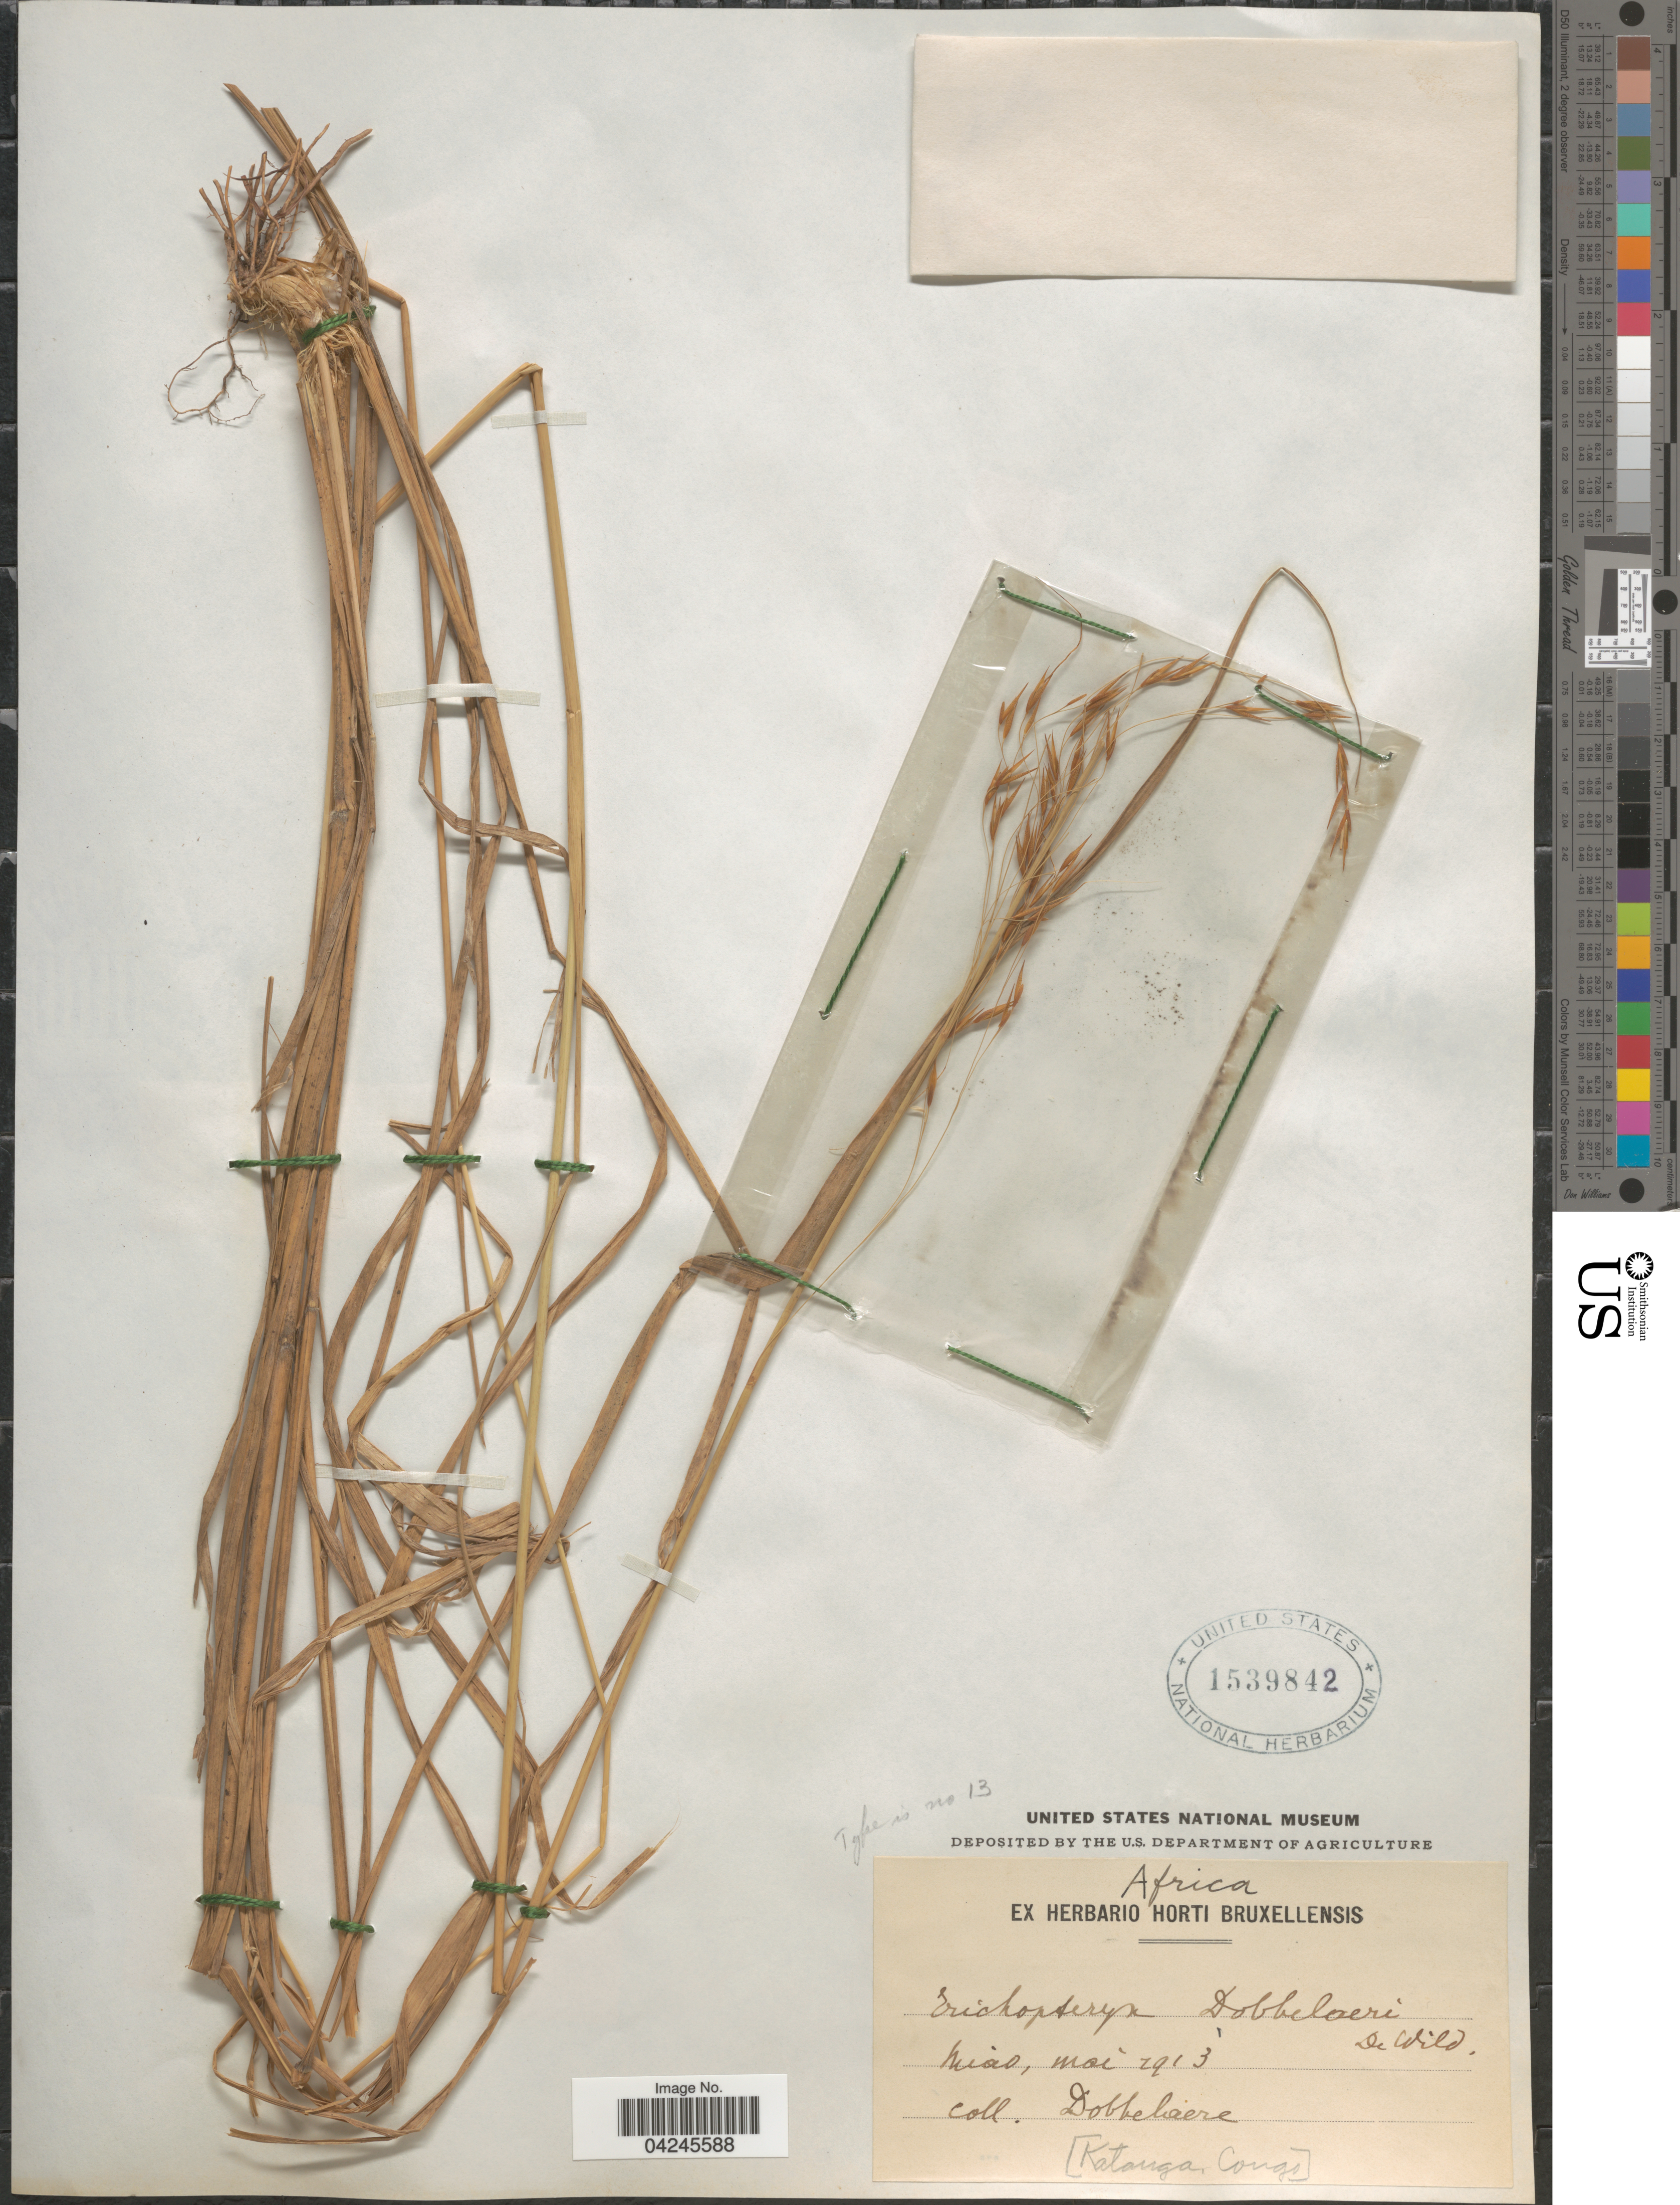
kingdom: Plantae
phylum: Tracheophyta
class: Liliopsida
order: Poales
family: Poaceae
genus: Loudetia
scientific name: Loudetia arundinacea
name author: (Hochst. ex A. Rich.) Steud.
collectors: Dobbeliaere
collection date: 1913-05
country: Congo, Democratic Republic of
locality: Katanga, Congo.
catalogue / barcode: US 1539842